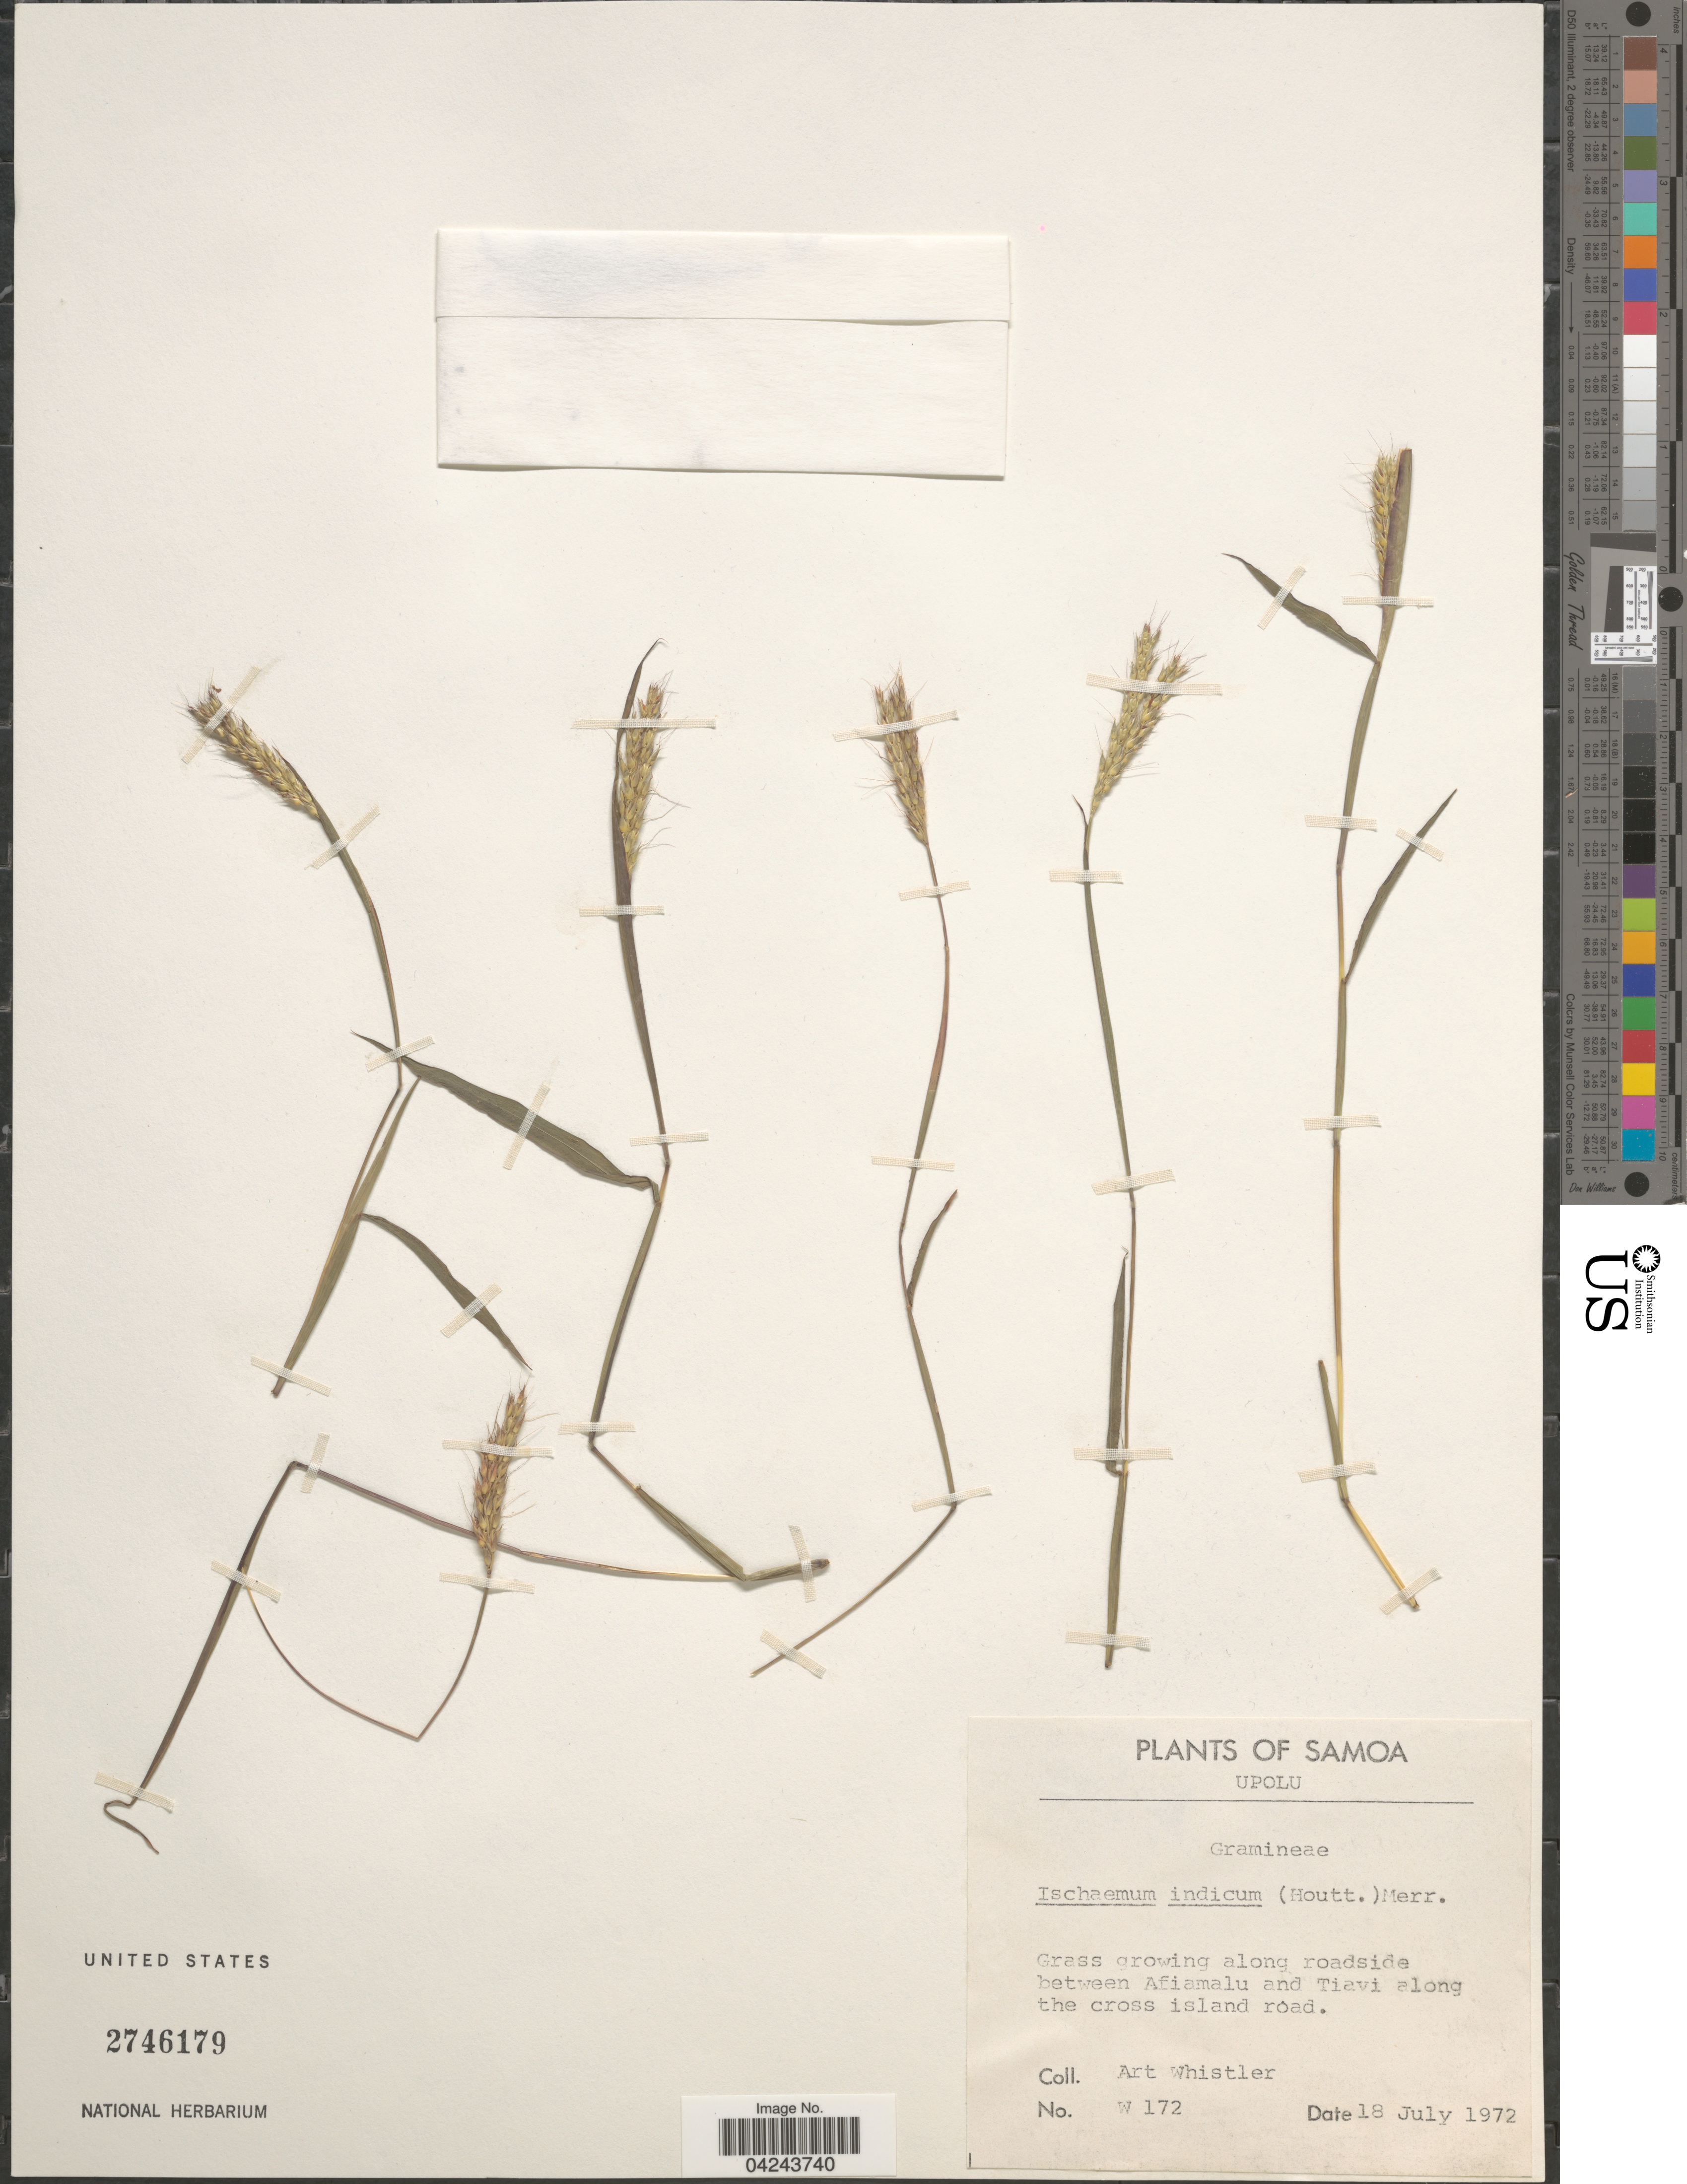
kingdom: Plantae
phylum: Tracheophyta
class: Liliopsida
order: Poales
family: Poaceae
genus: Ischaemum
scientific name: Ischaemum ciliare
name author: Retz.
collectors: A. Whistler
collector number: W172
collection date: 1972-07-18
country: Samoa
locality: Upolu. Grass growing along roadside between Afiamalu and Tiavi along the cross island road.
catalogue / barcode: US 2746179